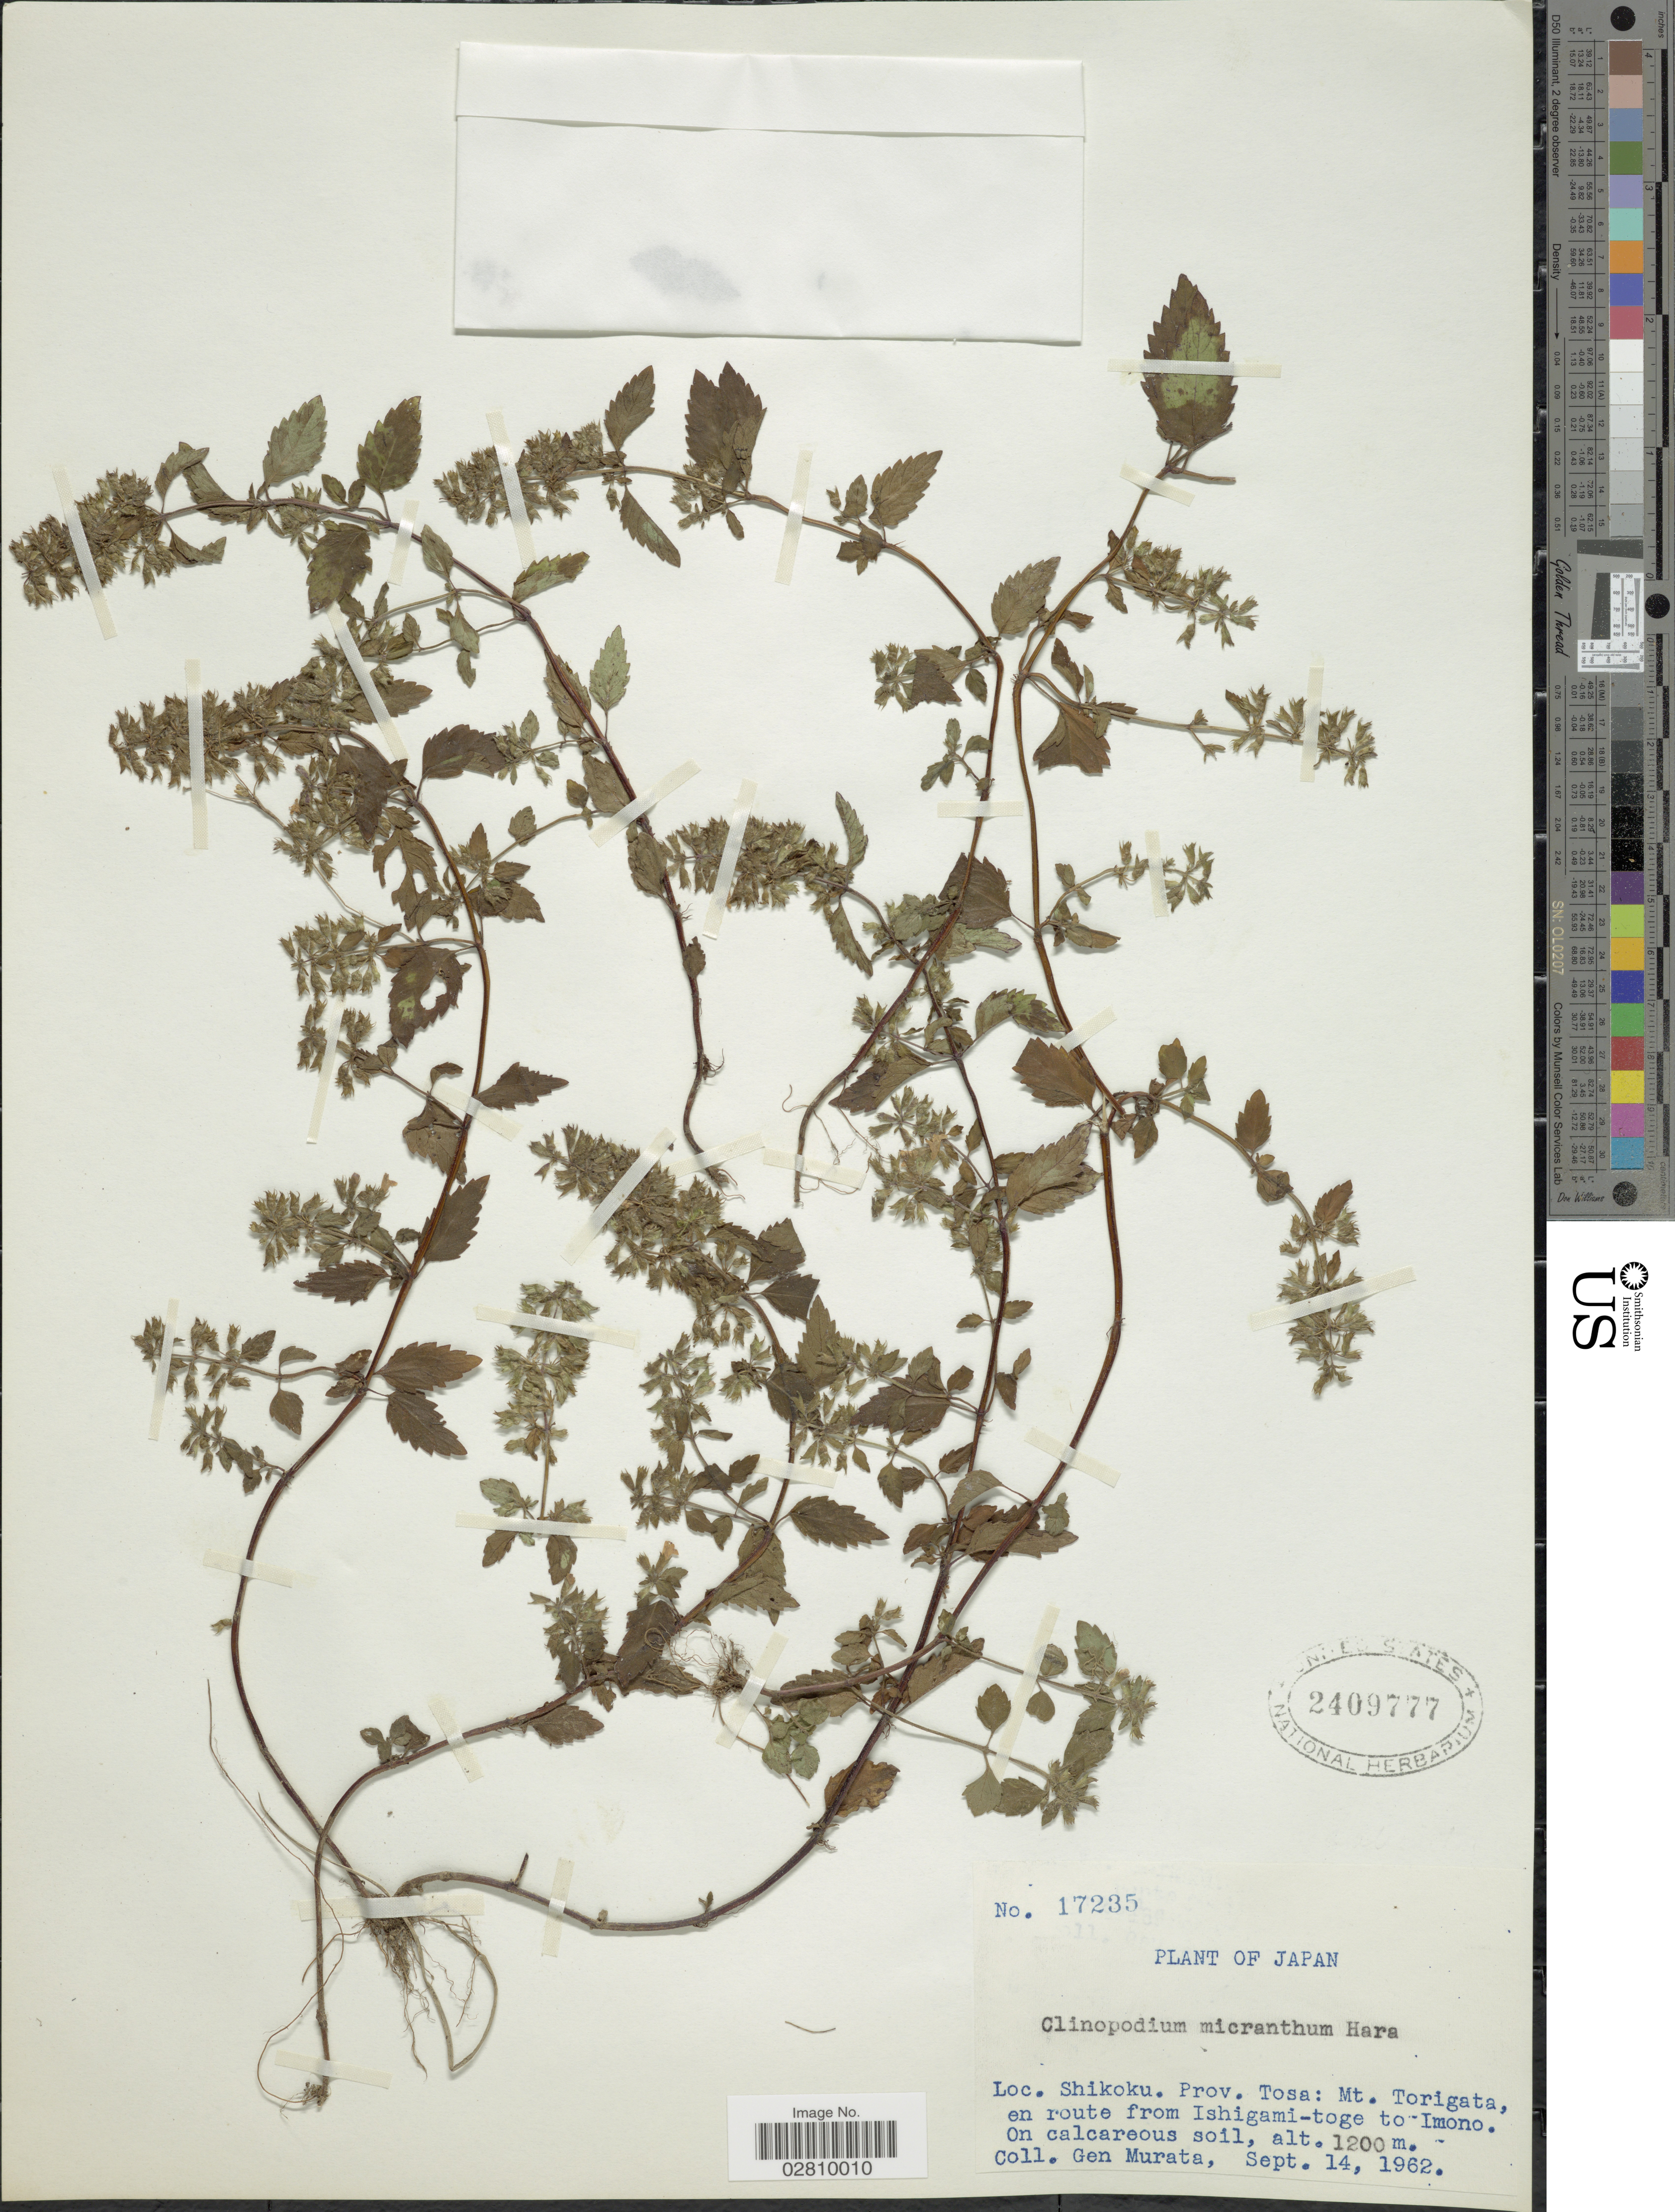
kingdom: Plantae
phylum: Tracheophyta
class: Magnoliopsida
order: Lamiales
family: Lamiaceae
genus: Clinopodium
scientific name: Clinopodium micranthum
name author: (Regel) H. Hara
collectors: G. Murata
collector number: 17235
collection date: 1962-09-14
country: Japan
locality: Shikoku. Prov. Tosa: Mt. Torigata, en route from Ishigami-toge to Imono.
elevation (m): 1200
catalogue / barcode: US 2409777